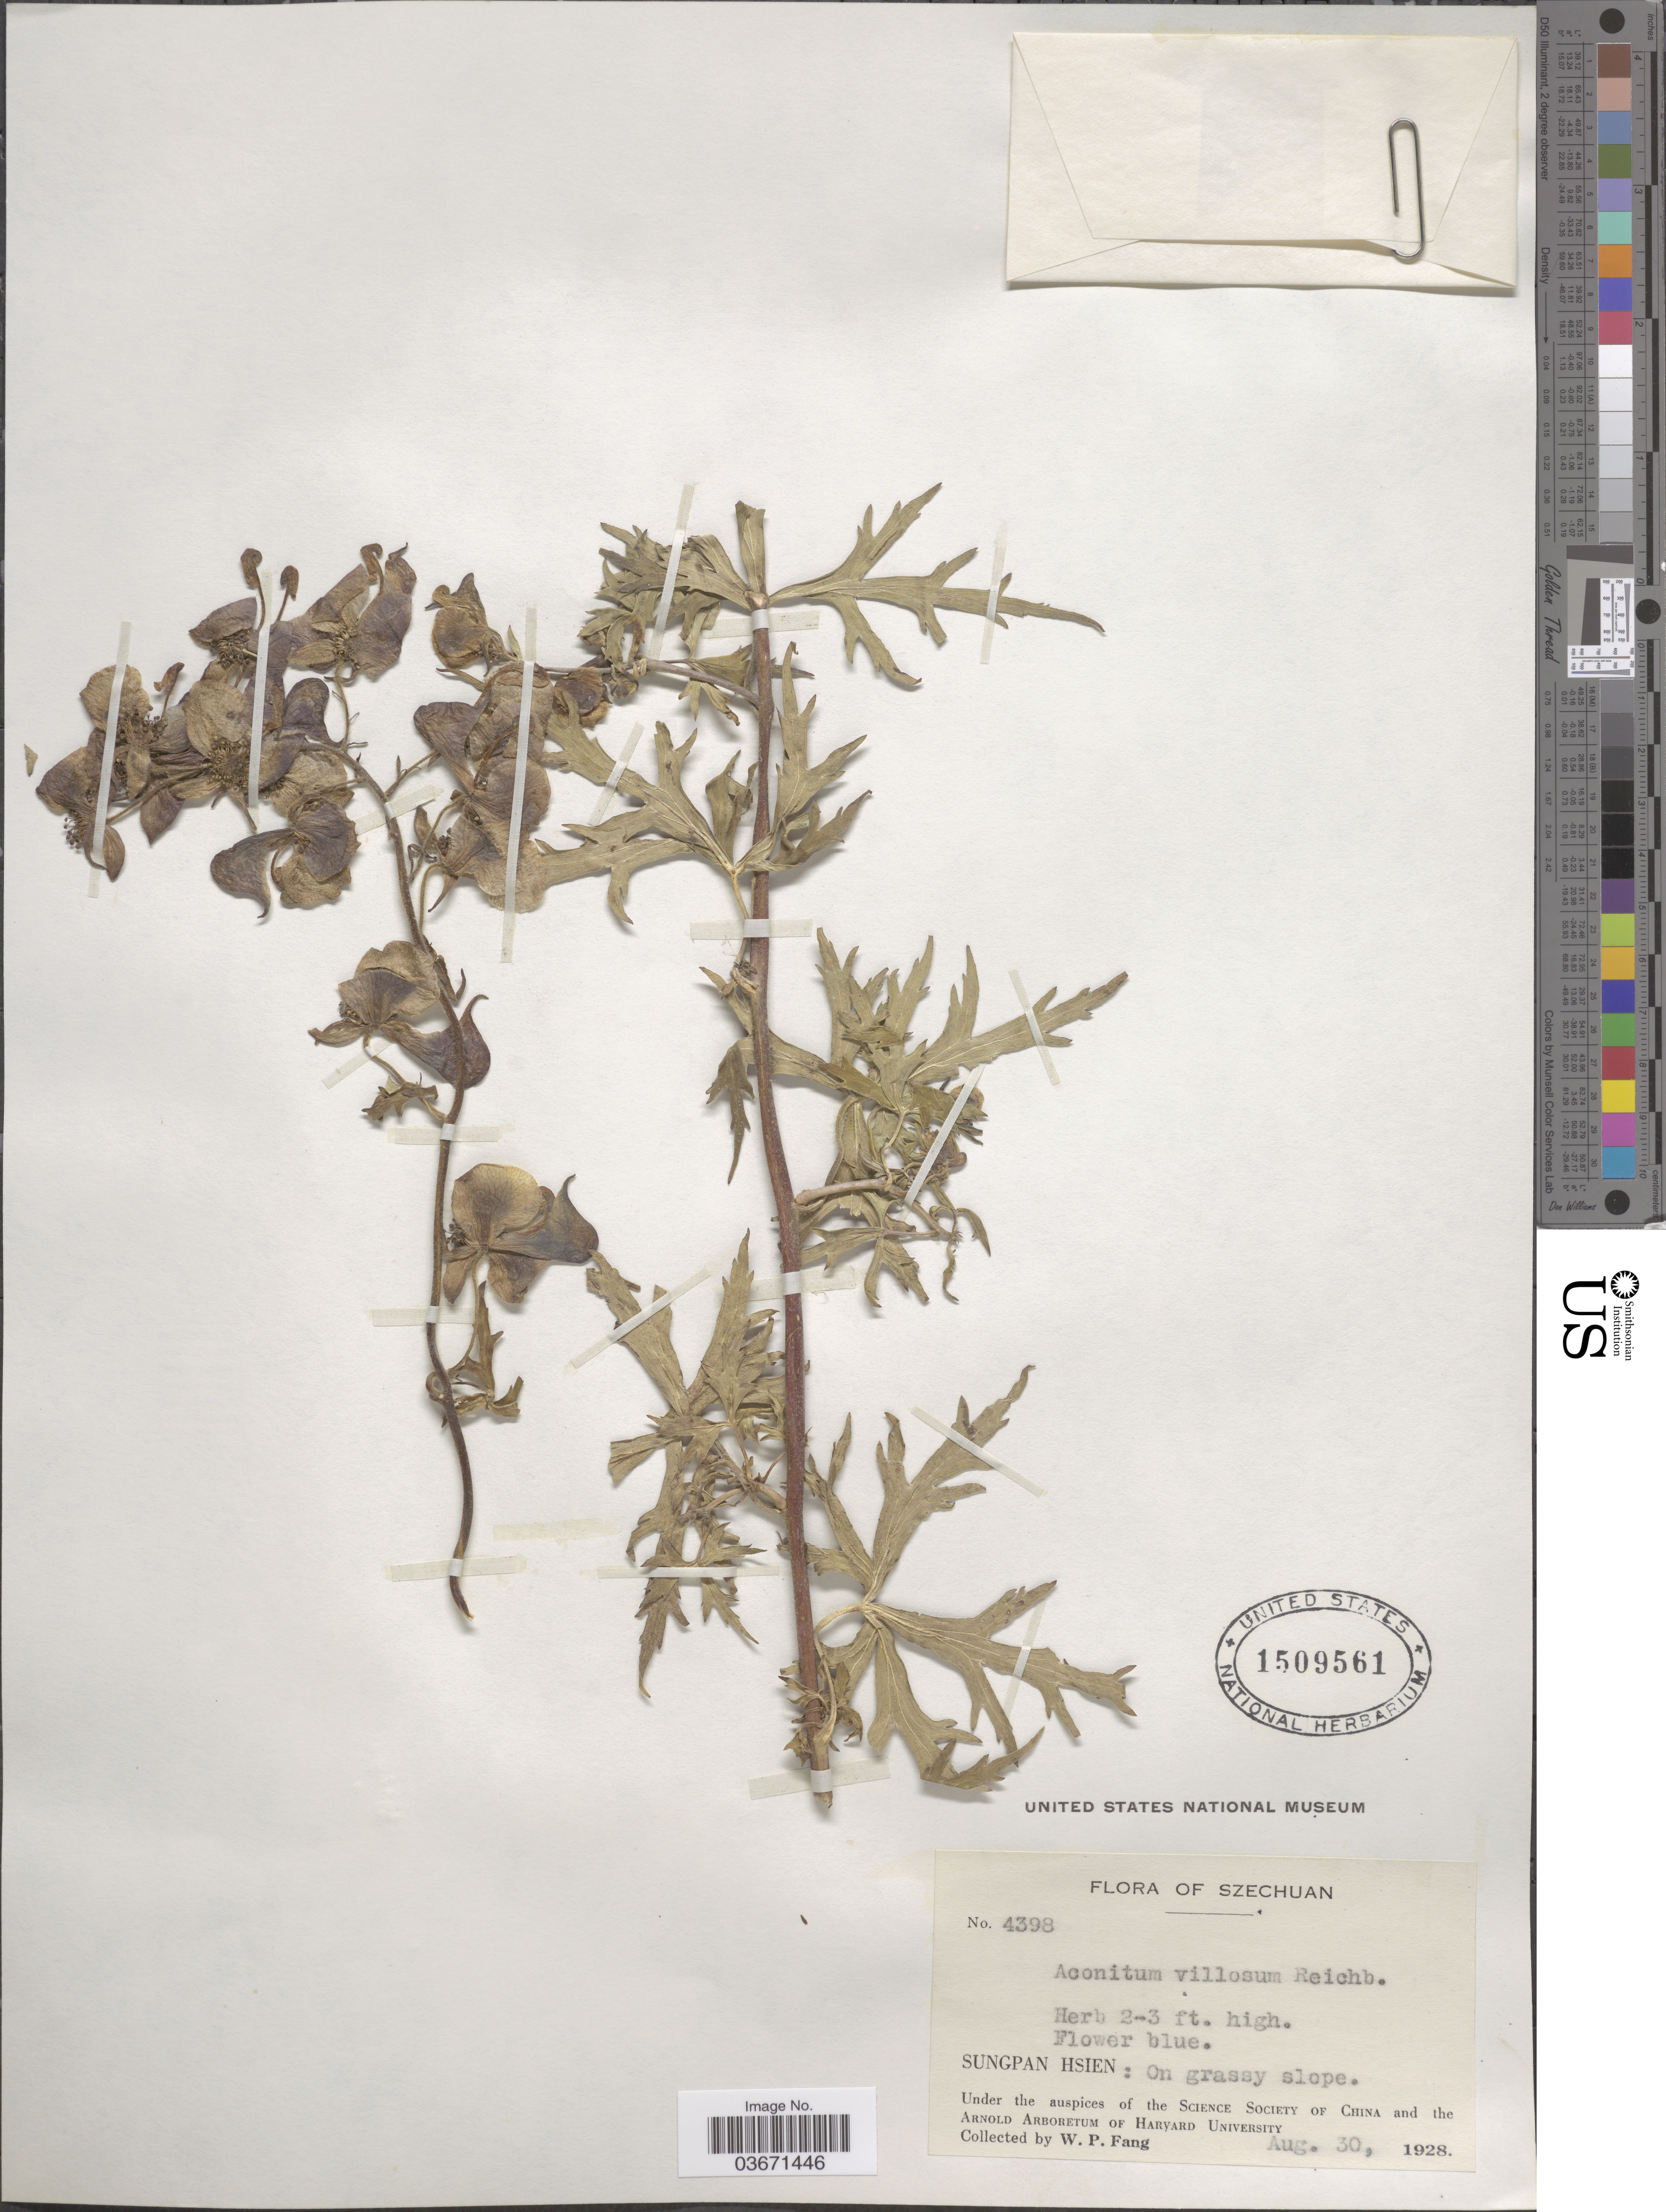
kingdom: Plantae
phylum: Tracheophyta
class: Magnoliopsida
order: Ranunculales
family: Ranunculaceae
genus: Aconitum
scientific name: Aconitum villosum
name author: Rchb.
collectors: W. P. Fang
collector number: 4398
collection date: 1928-08-30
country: China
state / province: Sichuan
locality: Szechuan. Sungpan Hsien.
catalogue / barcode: US 1509561